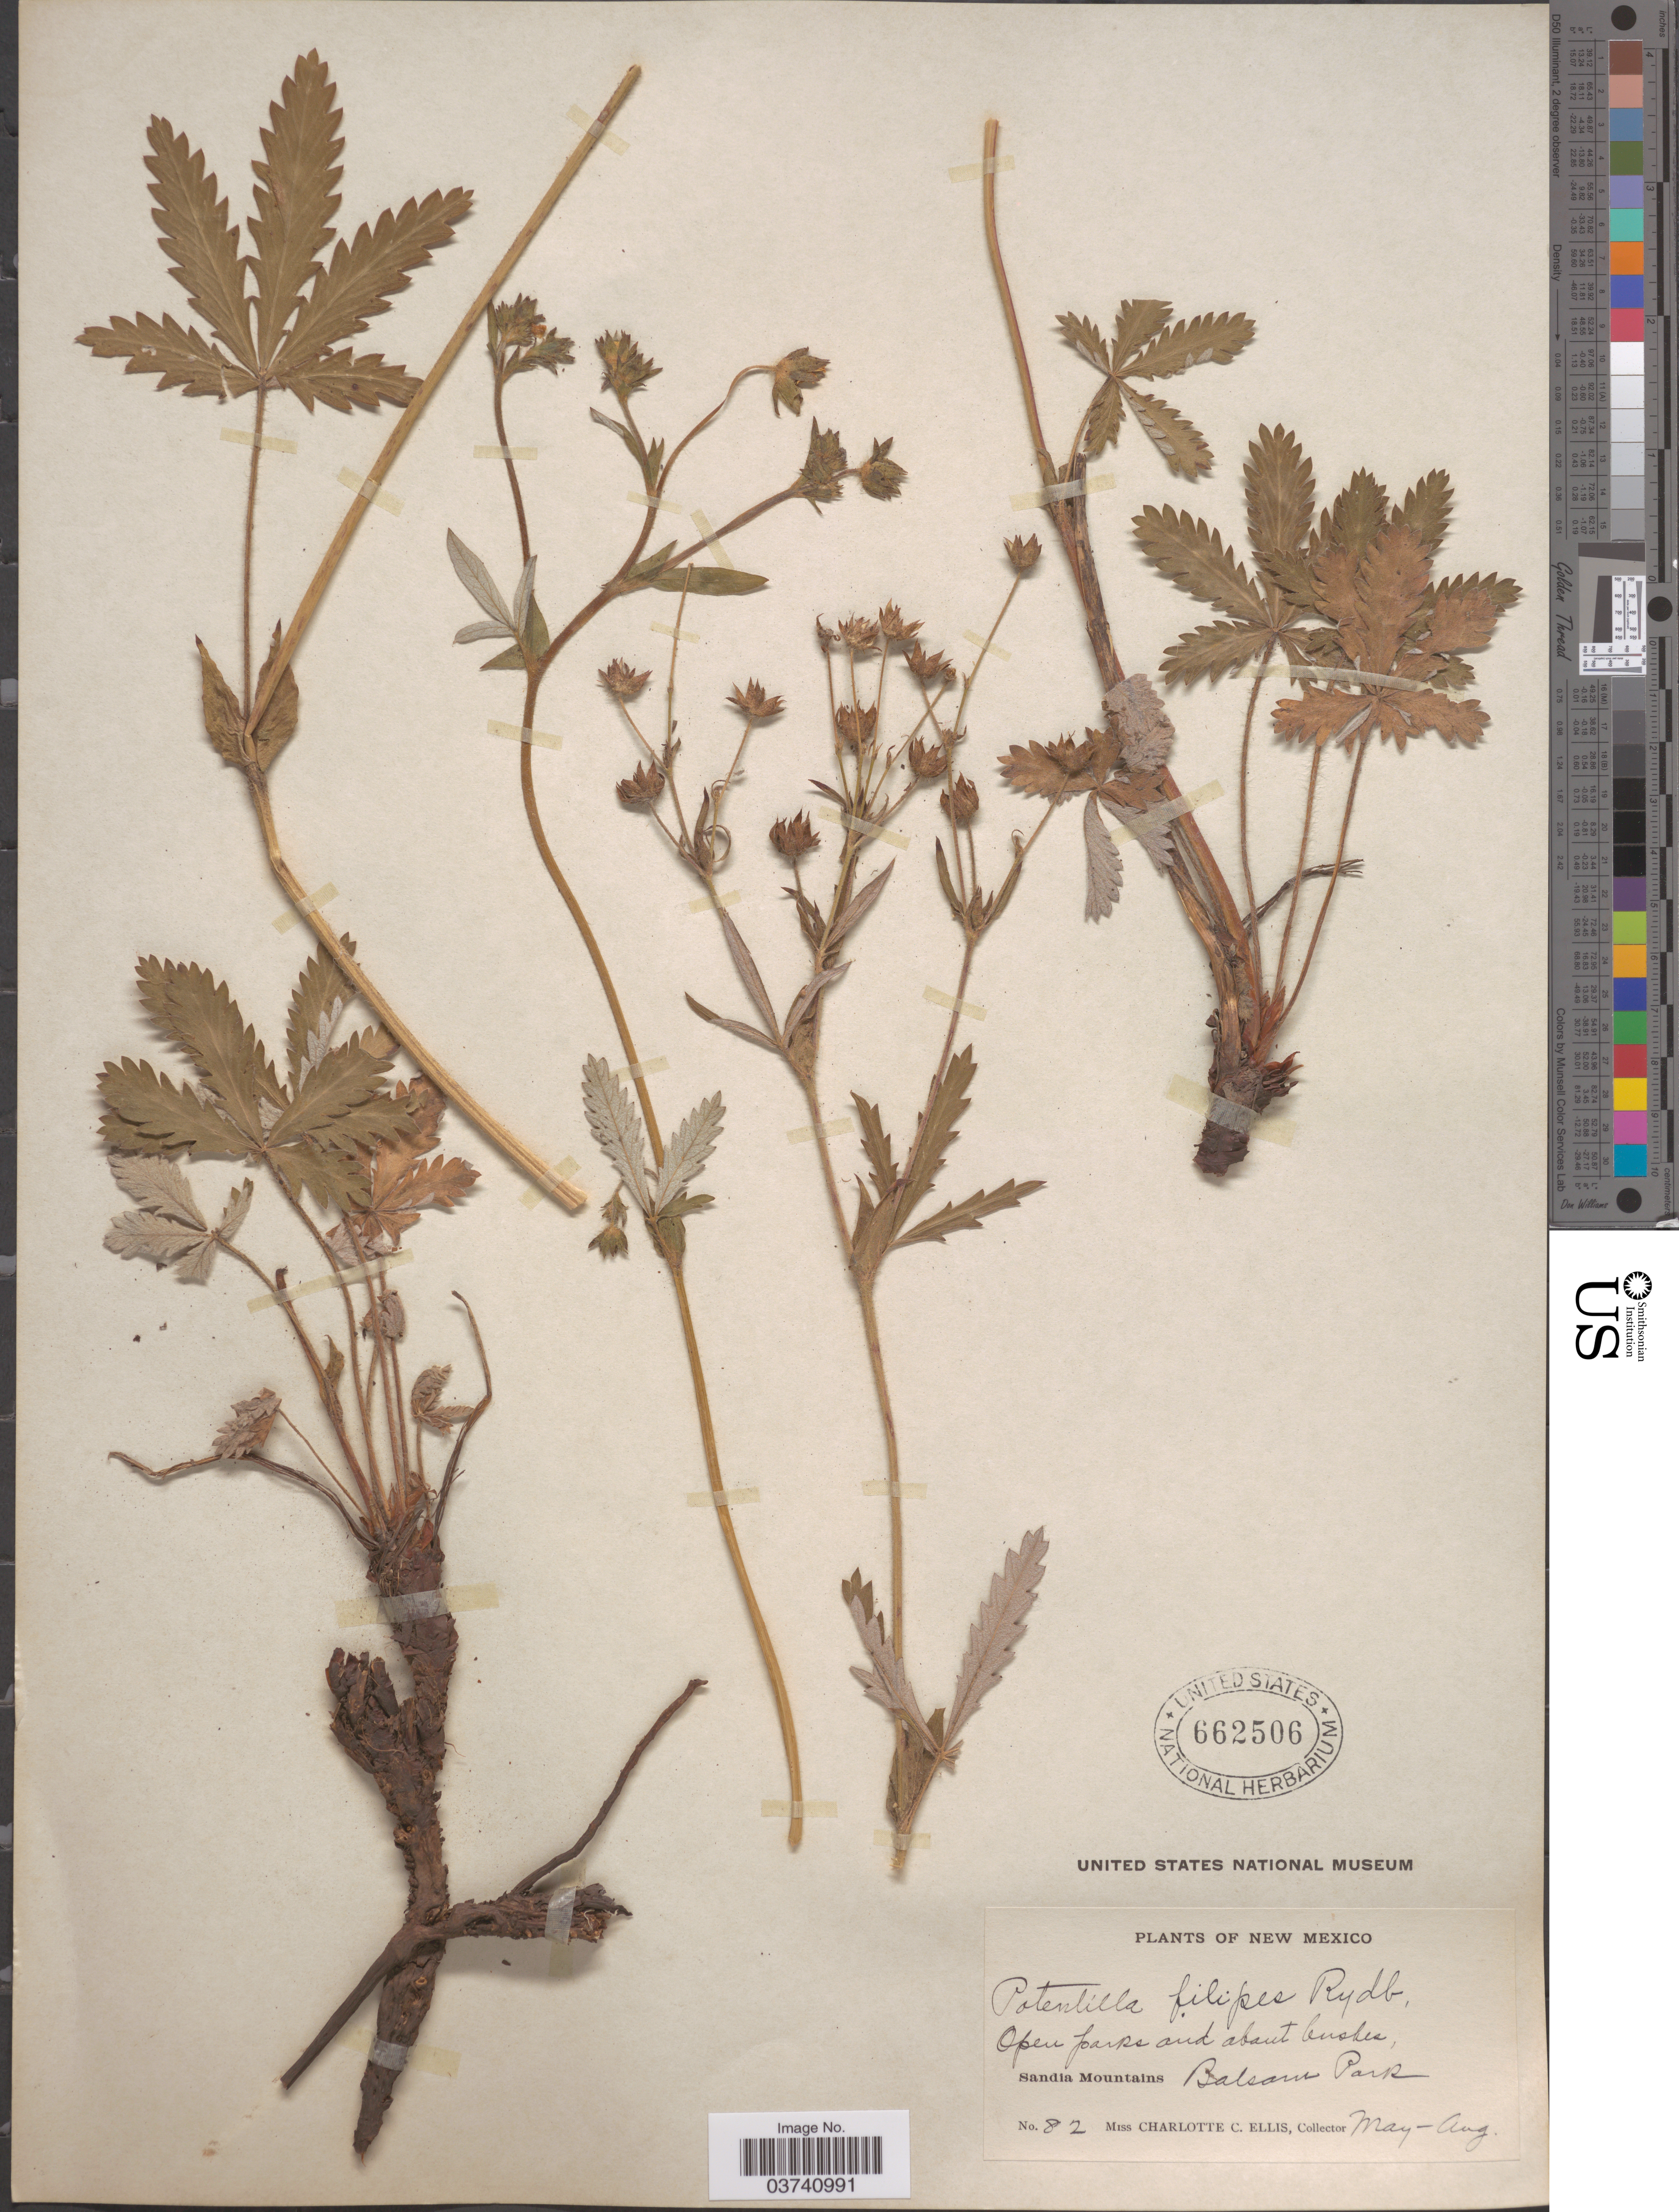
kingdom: Plantae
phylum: Tracheophyta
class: Magnoliopsida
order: Rosales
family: Rosaceae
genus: Potentilla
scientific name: Potentilla pulcherrima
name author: Lehm.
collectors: C. C. Ellis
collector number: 82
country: United States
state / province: New Mexico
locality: Sandia Moantains, Balsam Park.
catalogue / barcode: US 662506